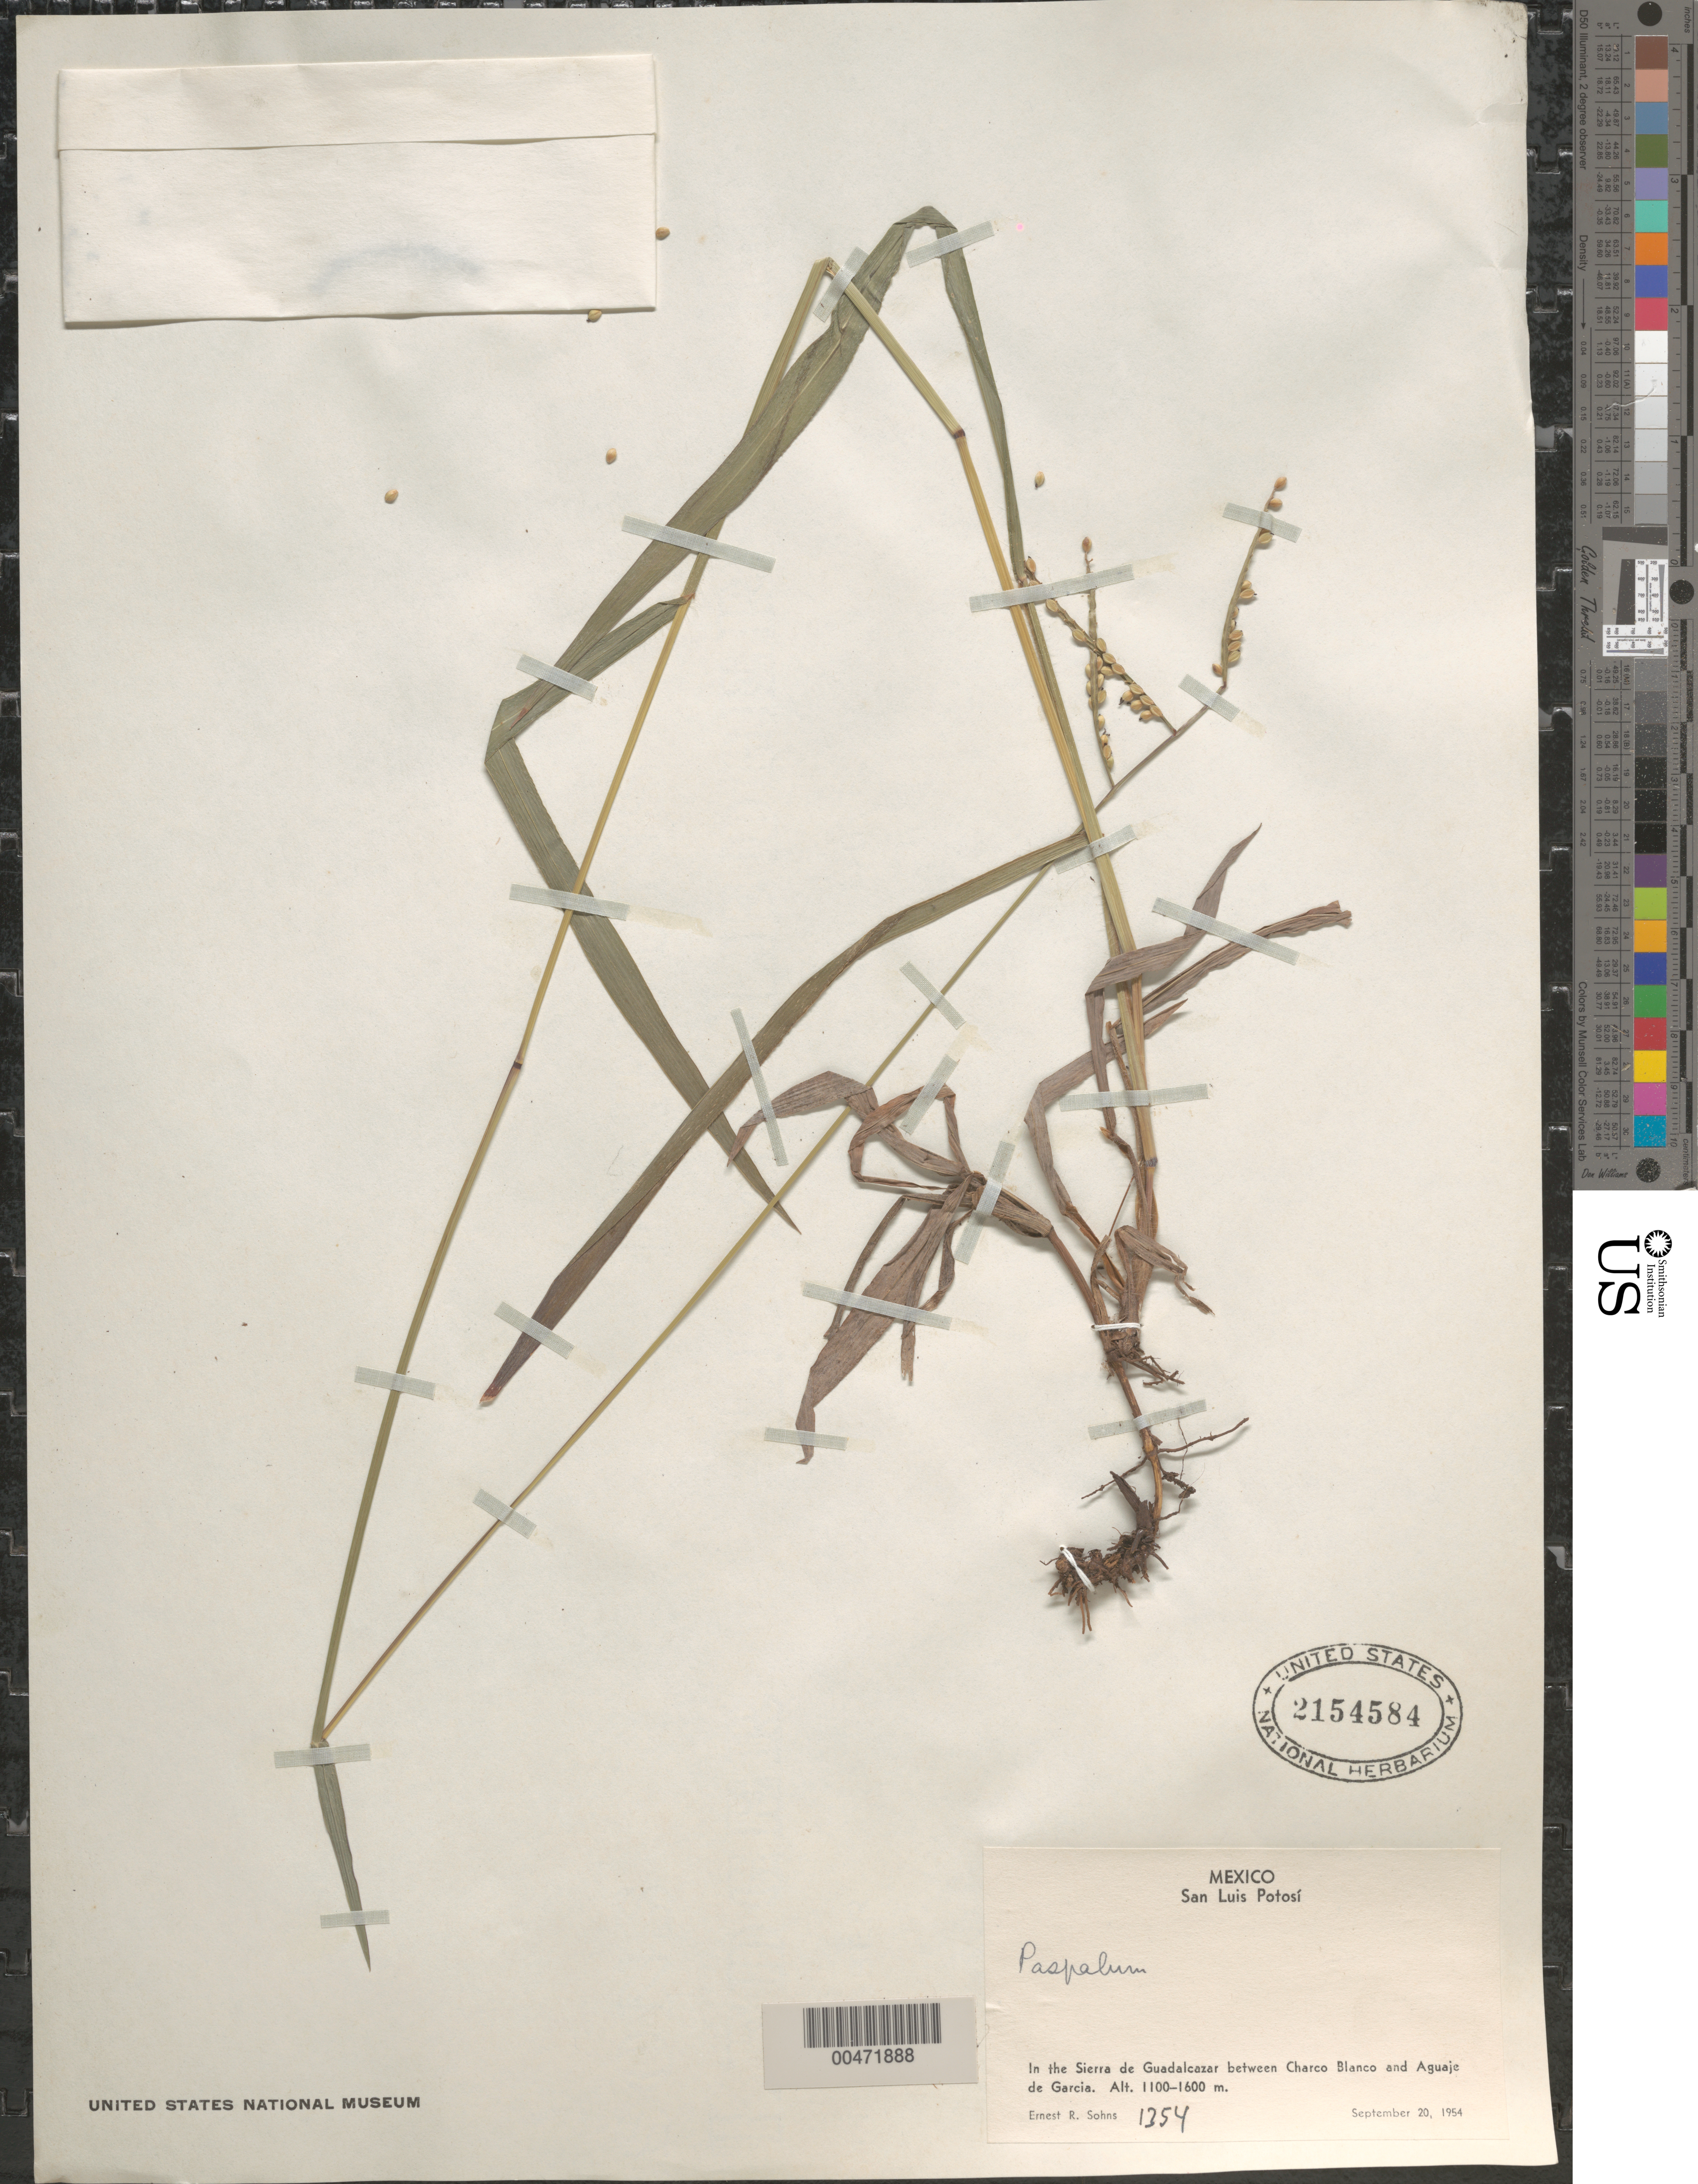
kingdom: Plantae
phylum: Tracheophyta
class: Liliopsida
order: Poales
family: Poaceae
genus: Paspalum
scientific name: Paspalum sp.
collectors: E. R. Sohns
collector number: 1354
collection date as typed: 20 Sep 1954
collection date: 1954-09-20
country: Mexico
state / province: San Luis Potosi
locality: Sierra de Guadalcazar between Charco Blanco & Aguaje de Garcia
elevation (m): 1100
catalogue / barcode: US 2154584